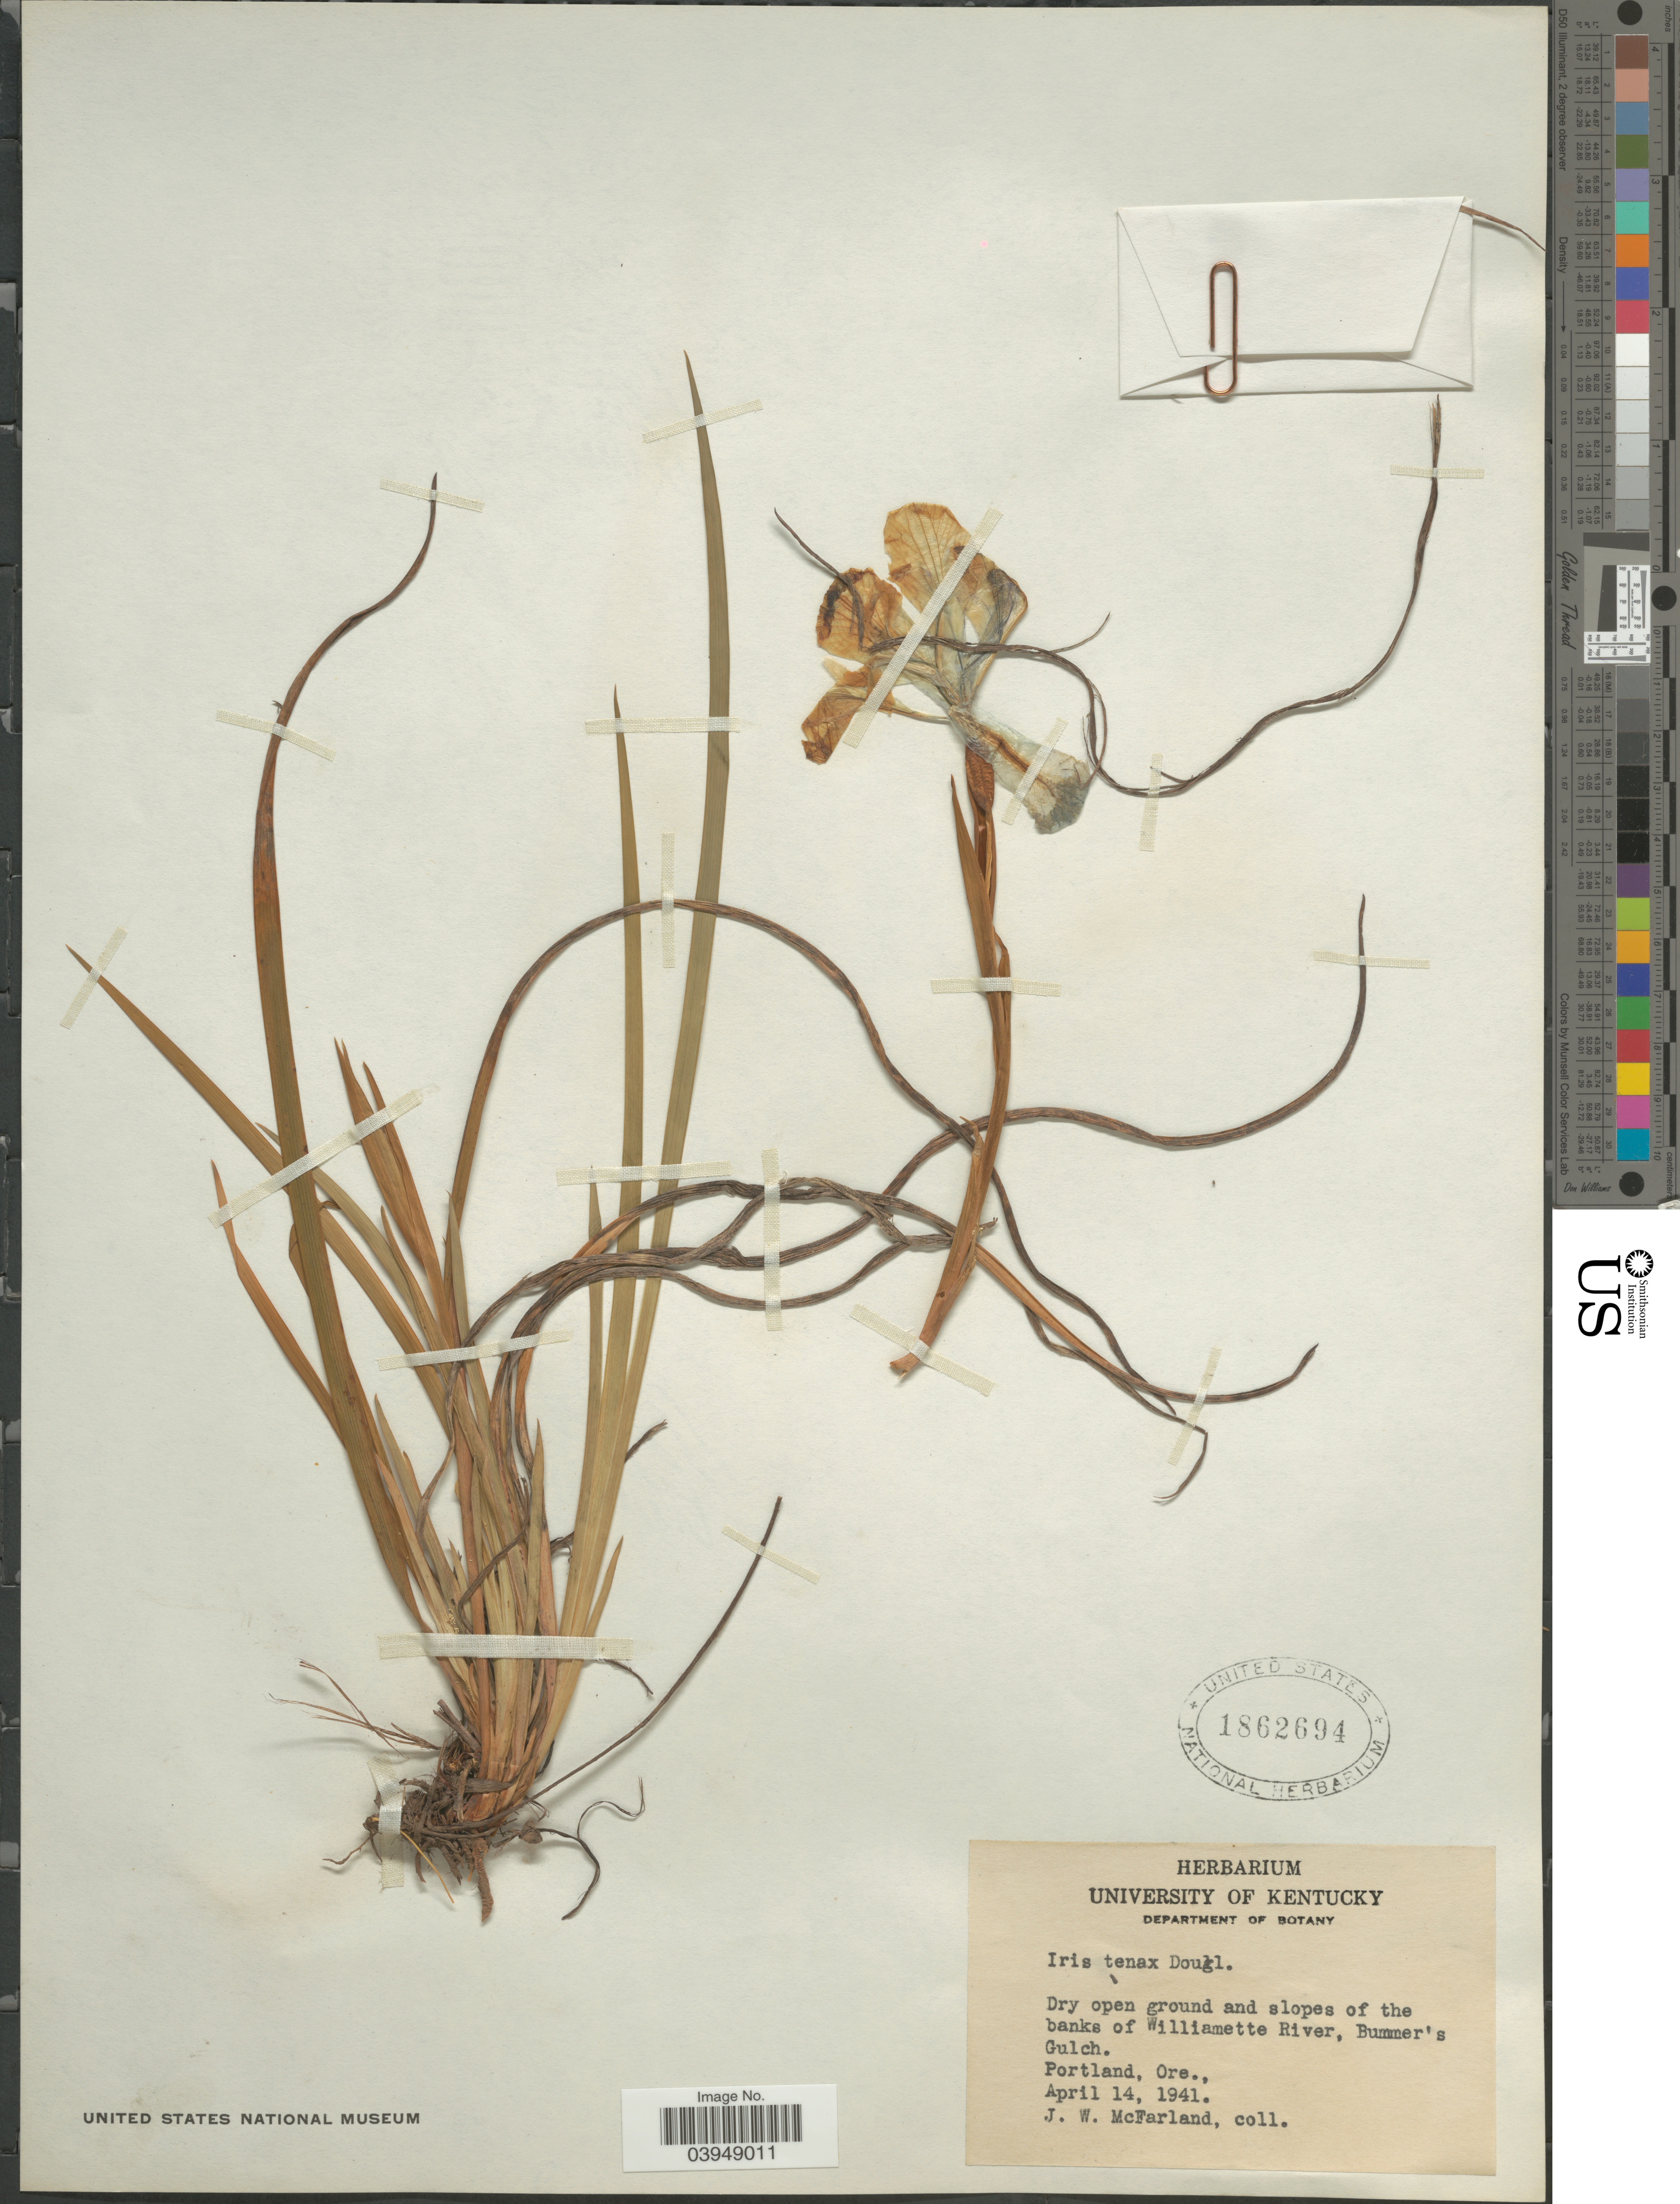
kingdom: Plantae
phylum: Tracheophyta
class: Liliopsida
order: Asparagales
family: Iridaceae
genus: Iris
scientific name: Iris tenax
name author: Douglas ex Lindl.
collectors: J. Mcfarland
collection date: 1941-04-14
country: United States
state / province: Oregon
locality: Dry open ground and slopes of the bank of Williamette River, Bummer's Gulch.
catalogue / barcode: US 1862694